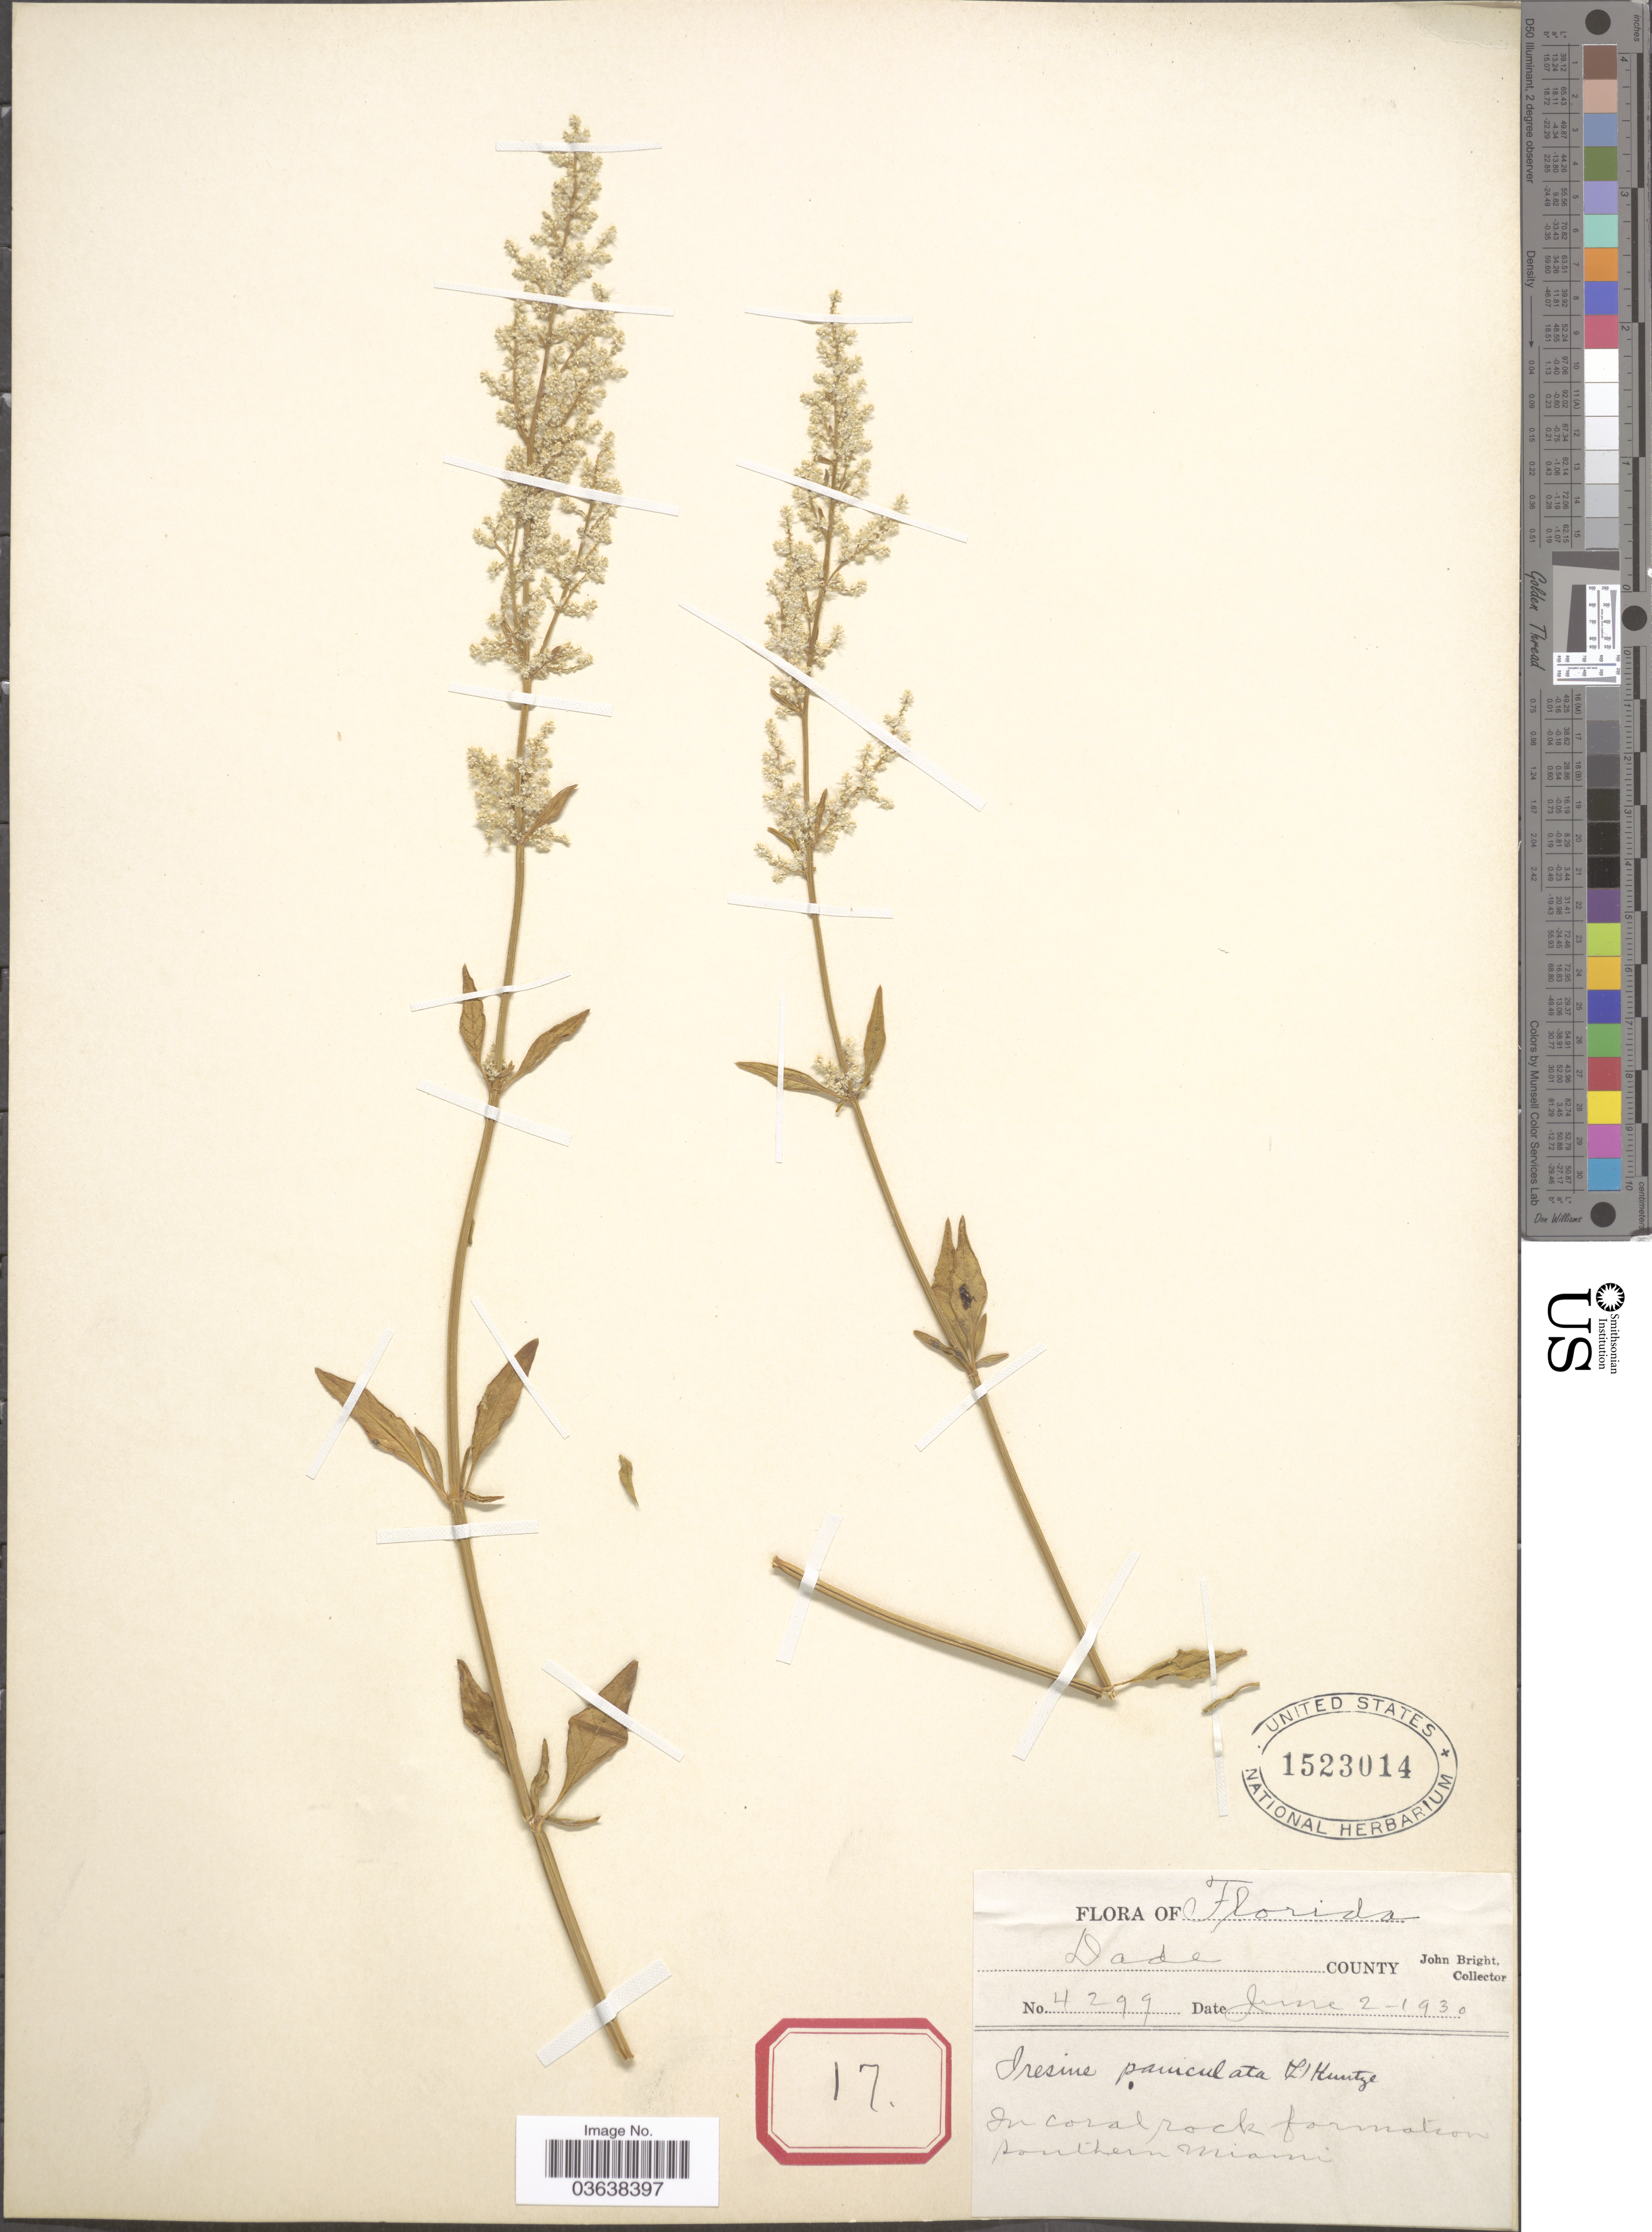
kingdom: Plantae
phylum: Tracheophyta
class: Magnoliopsida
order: Caryophyllales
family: Amaranthaceae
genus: Iresine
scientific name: Iresine celosia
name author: L.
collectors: J. Bright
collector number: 4299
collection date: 1930-06-02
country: United States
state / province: Florida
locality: Dade County. Southern Miami.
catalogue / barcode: US 1523014